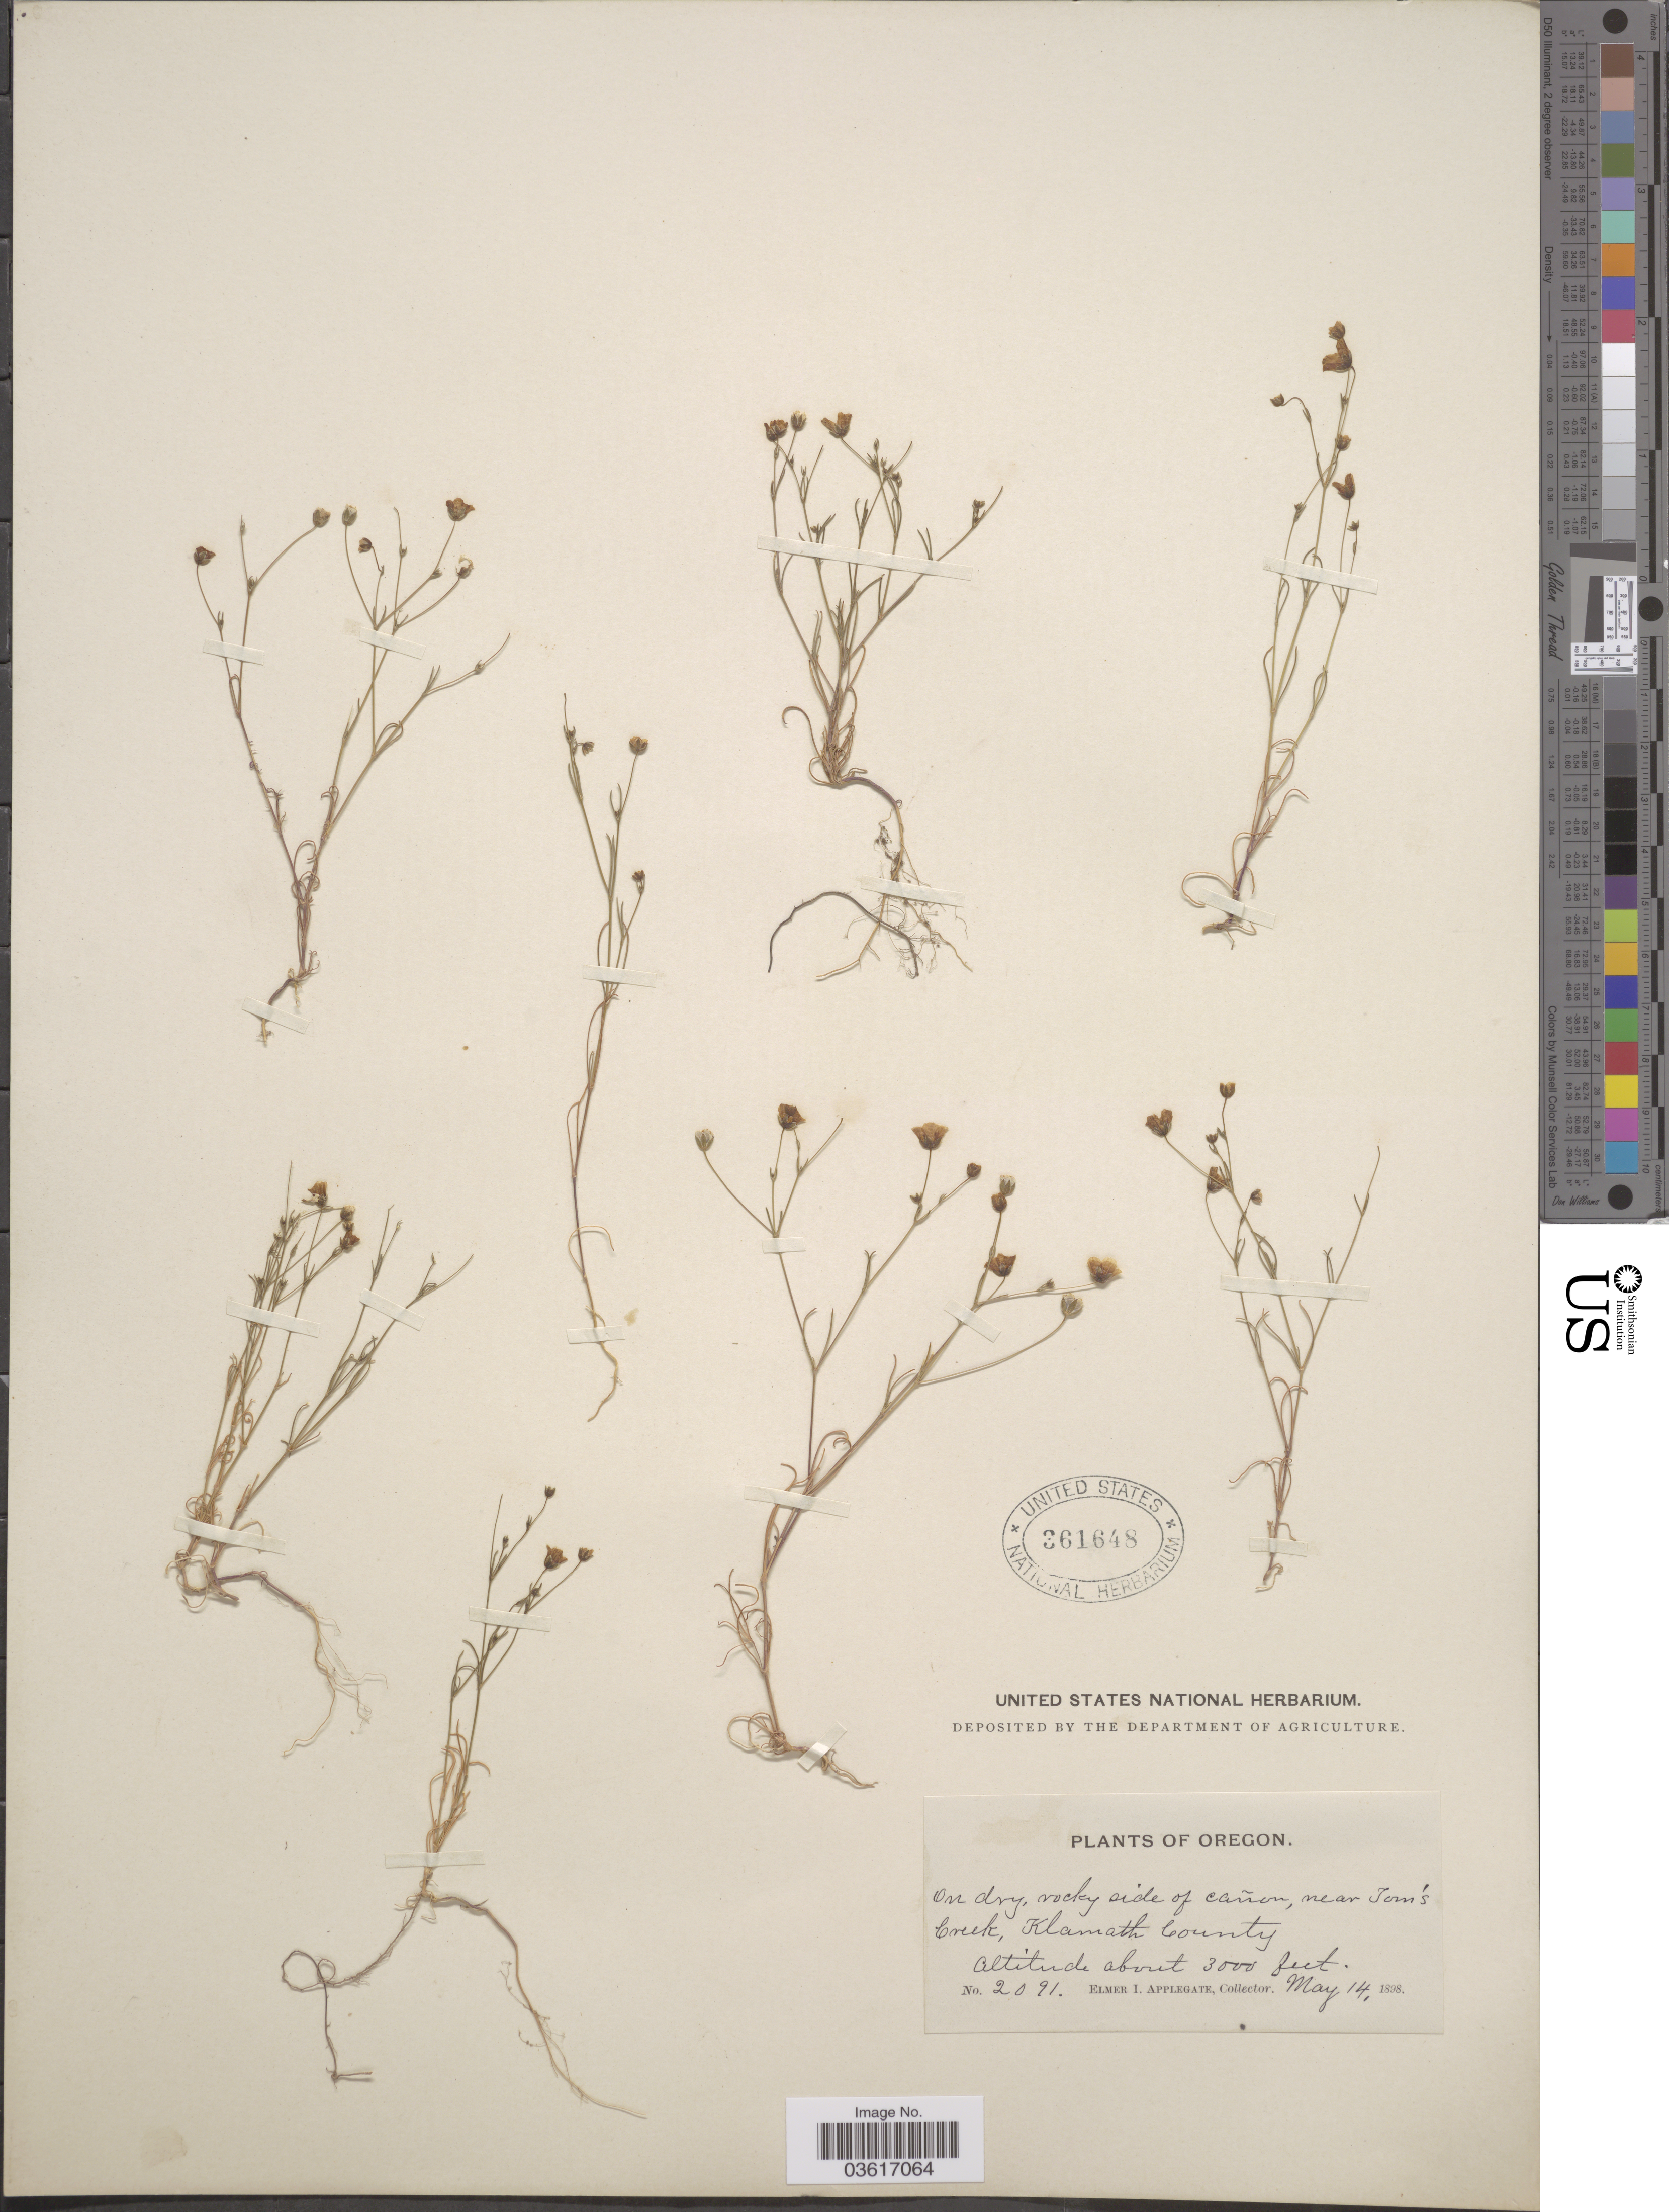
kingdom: Plantae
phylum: Tracheophyta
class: Magnoliopsida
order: Caryophyllales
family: Caryophyllaceae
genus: Minuartia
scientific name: Minuartia sp.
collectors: E. I. Applegate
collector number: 2091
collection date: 1898-05-14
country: United States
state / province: Oregon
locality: On dry, rocky side of cañon, near Tom's Creek, Klamath County.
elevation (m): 914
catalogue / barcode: US 361648